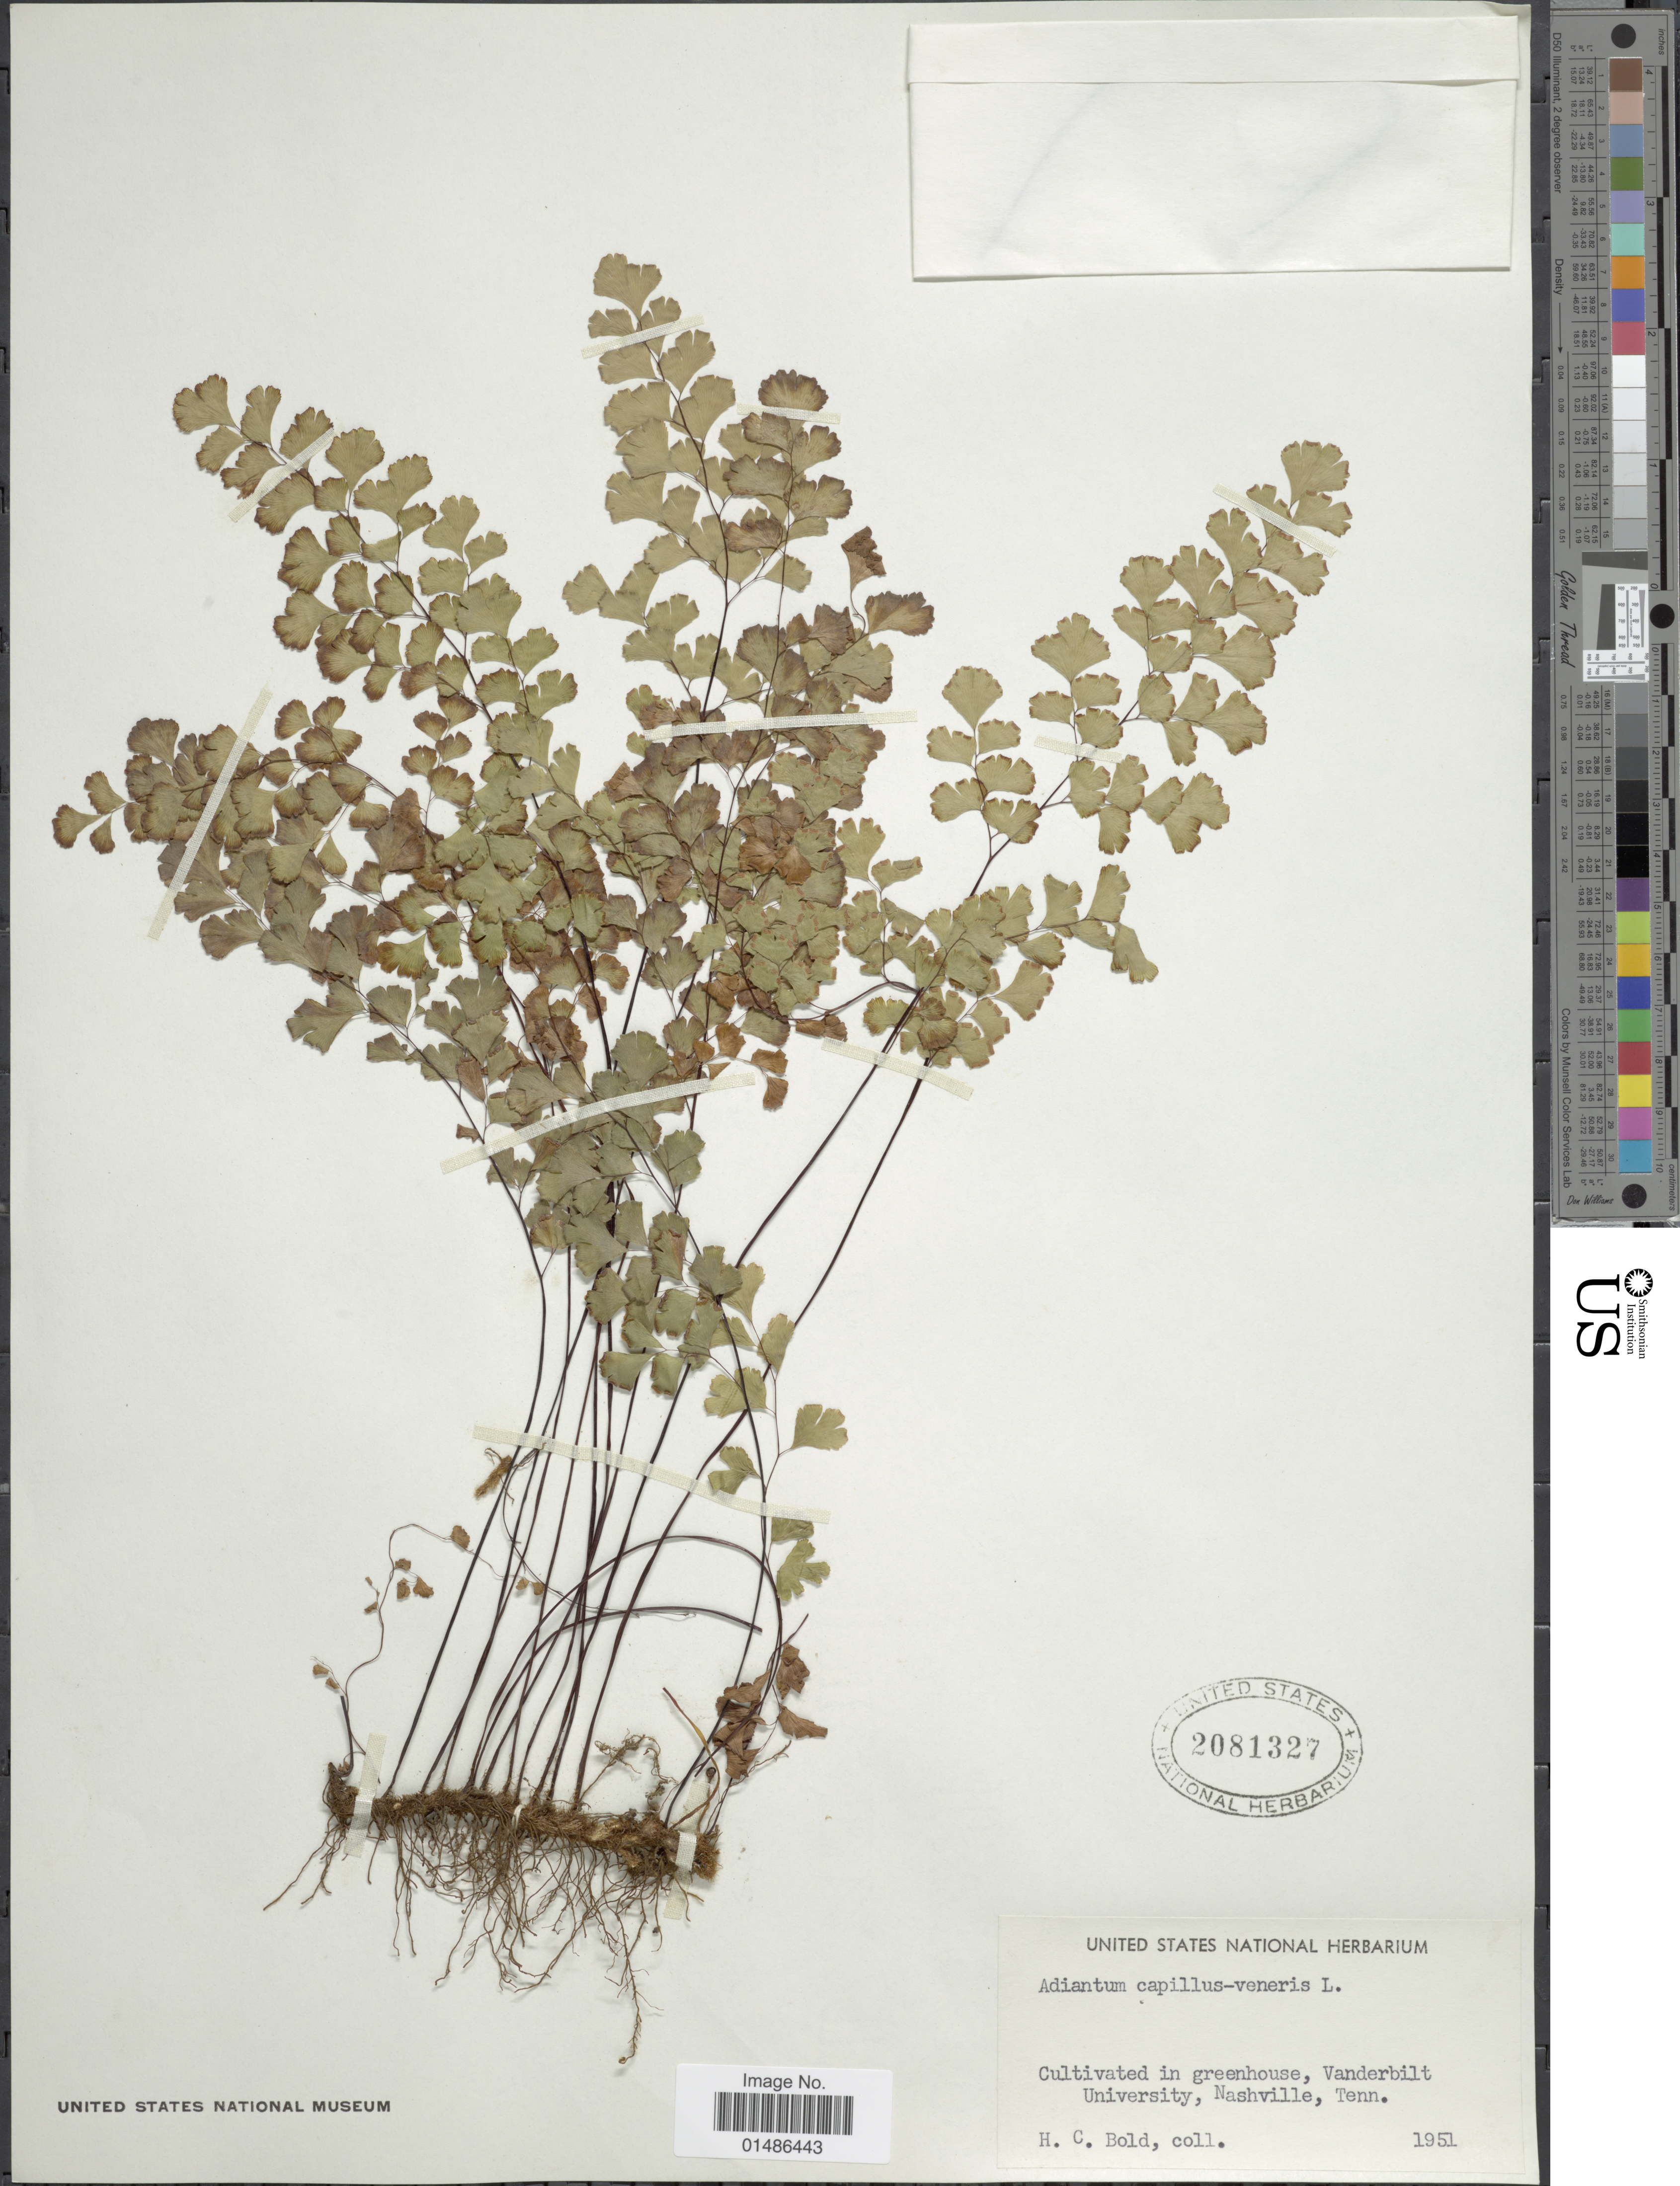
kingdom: Plantae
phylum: Tracheophyta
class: Polypodiopsida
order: Polypodiales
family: Pteridaceae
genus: Adiantum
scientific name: Adiantum capillus-veneris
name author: L.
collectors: H. Bold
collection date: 1951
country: United States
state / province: Tennessee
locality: Cultivated in greenhouse, Vanderbilt University, Nashville, Tenn.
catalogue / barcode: US 2081327